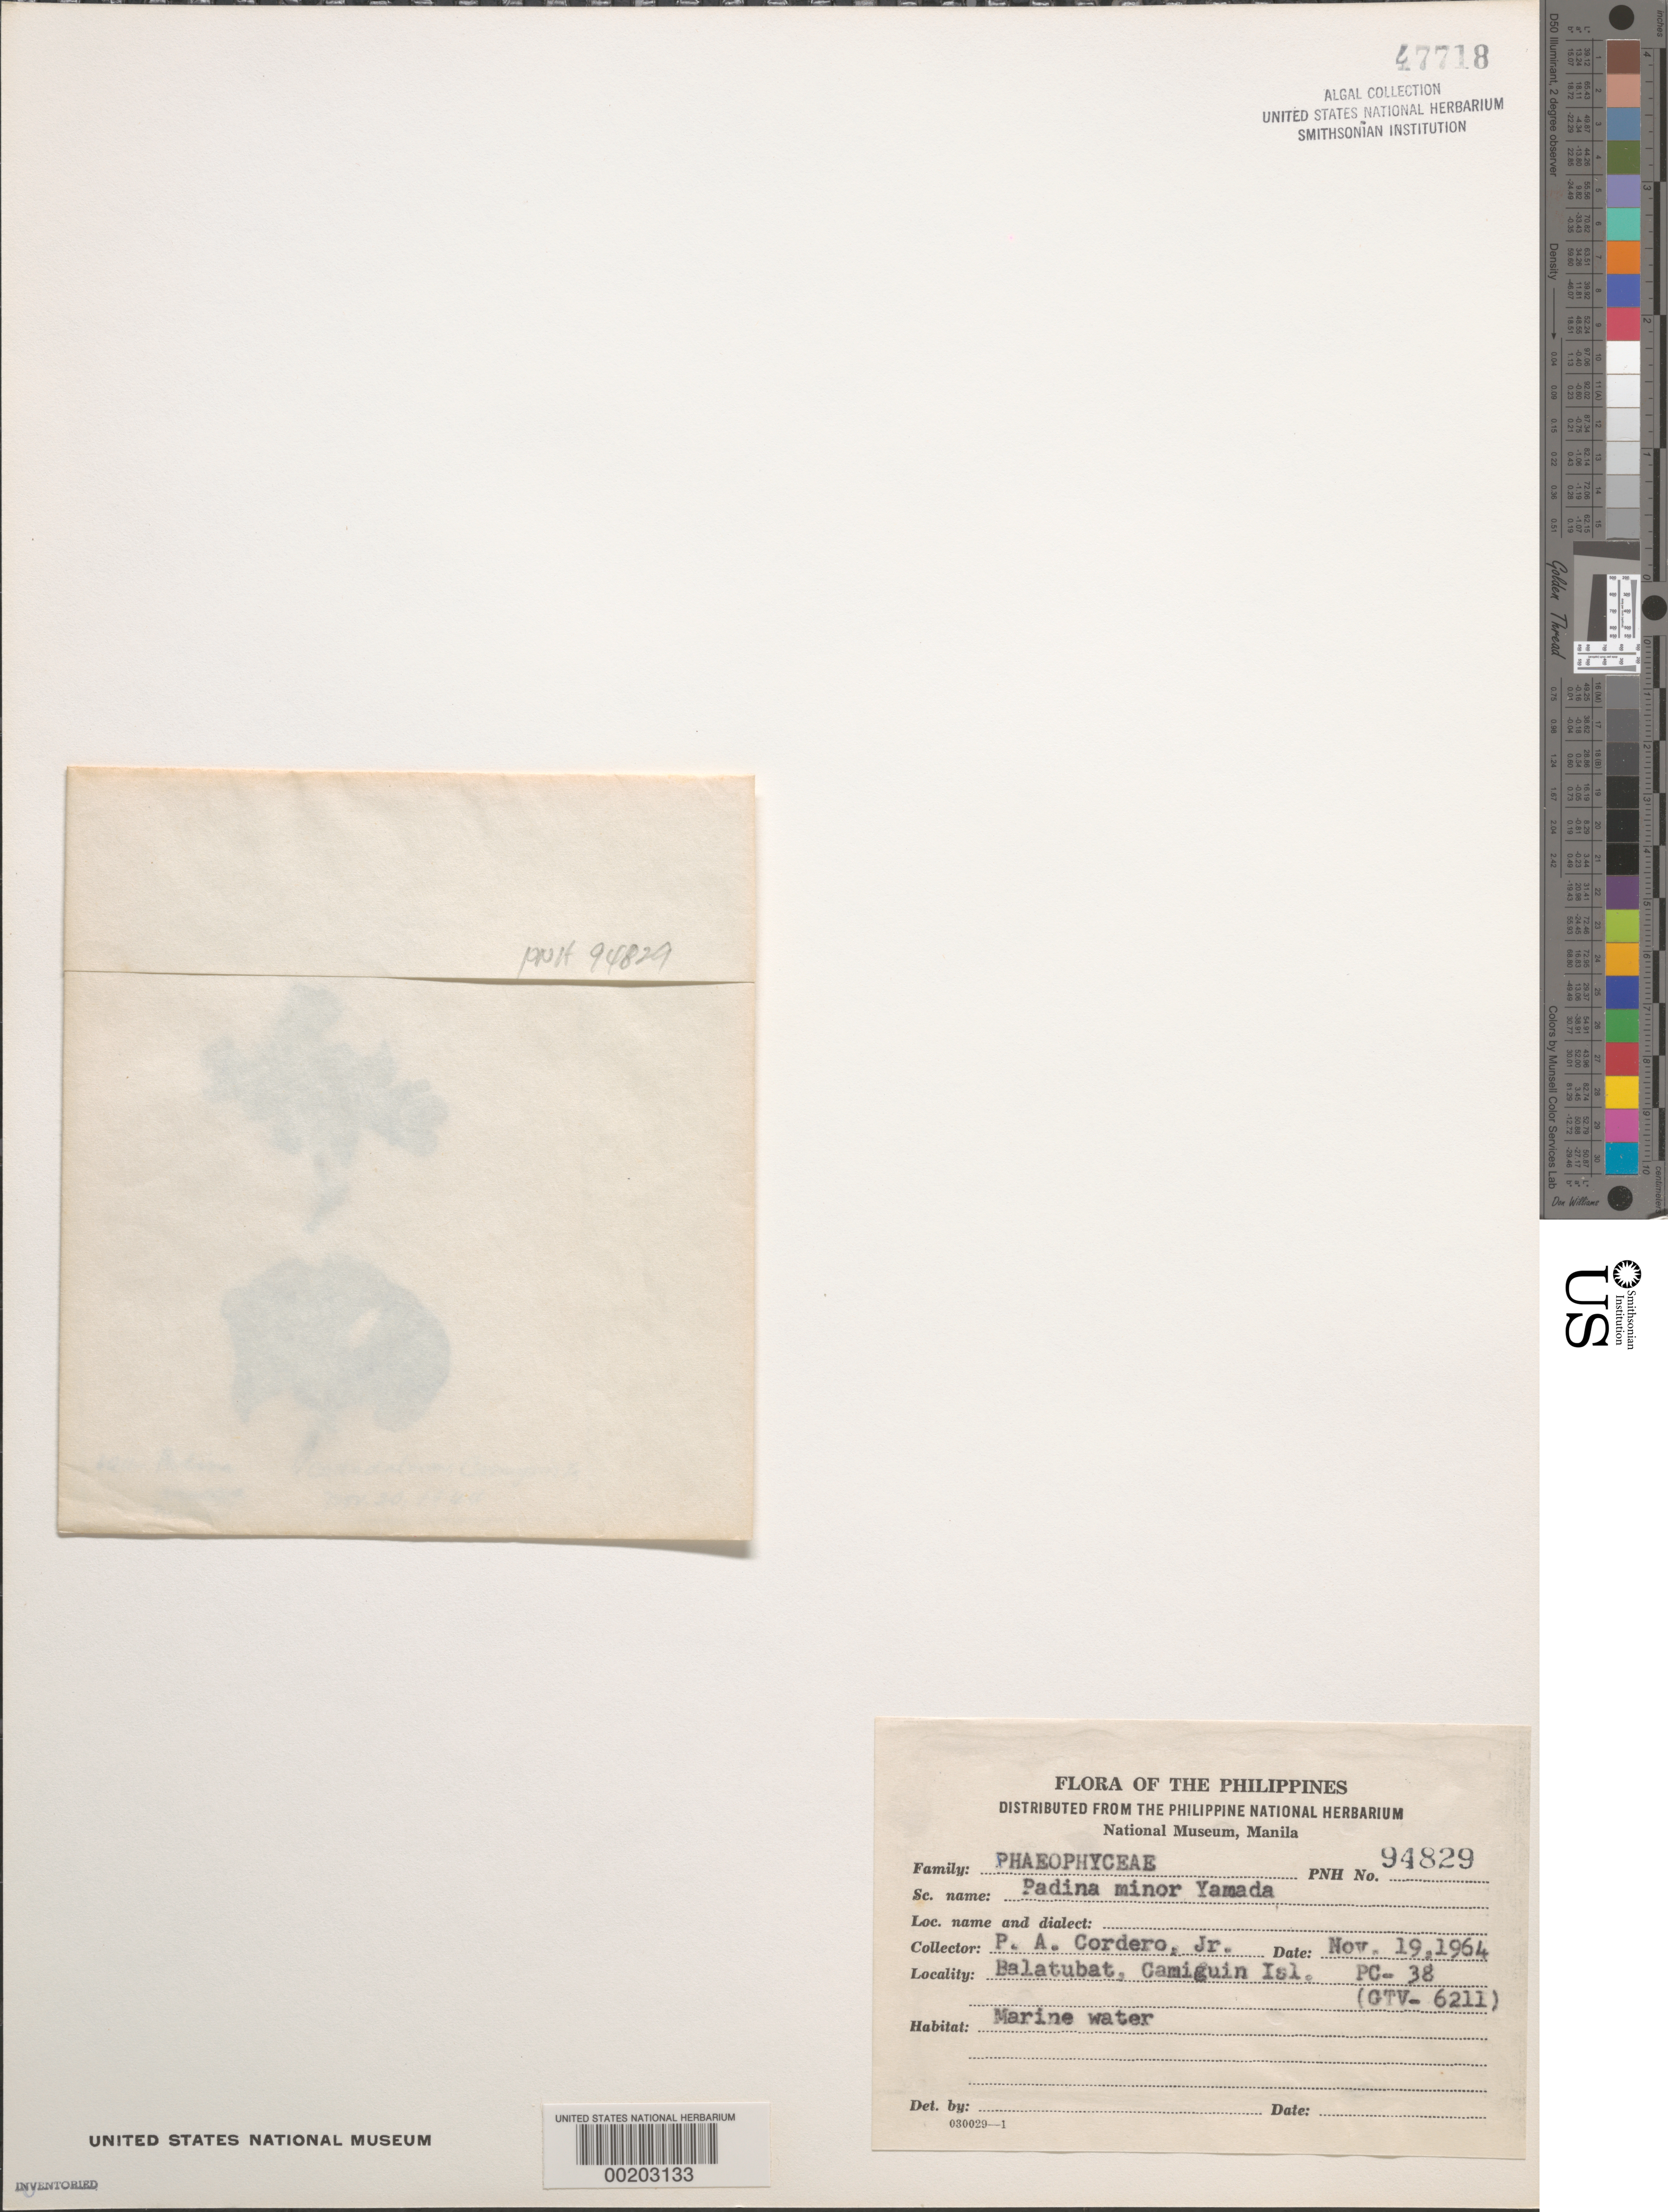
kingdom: Chromista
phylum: Ochrophyta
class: Phaeophyceae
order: Dictyotales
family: Dictyotaceae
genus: Padina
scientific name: Padina minor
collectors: P. A. Cordero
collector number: PC-38 & GTV 6211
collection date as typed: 19 Nov 1964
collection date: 1964-11-19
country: Philippines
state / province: Cagayan Valley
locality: Balatubat, camiguin island. Cagayan.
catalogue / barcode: US 47718